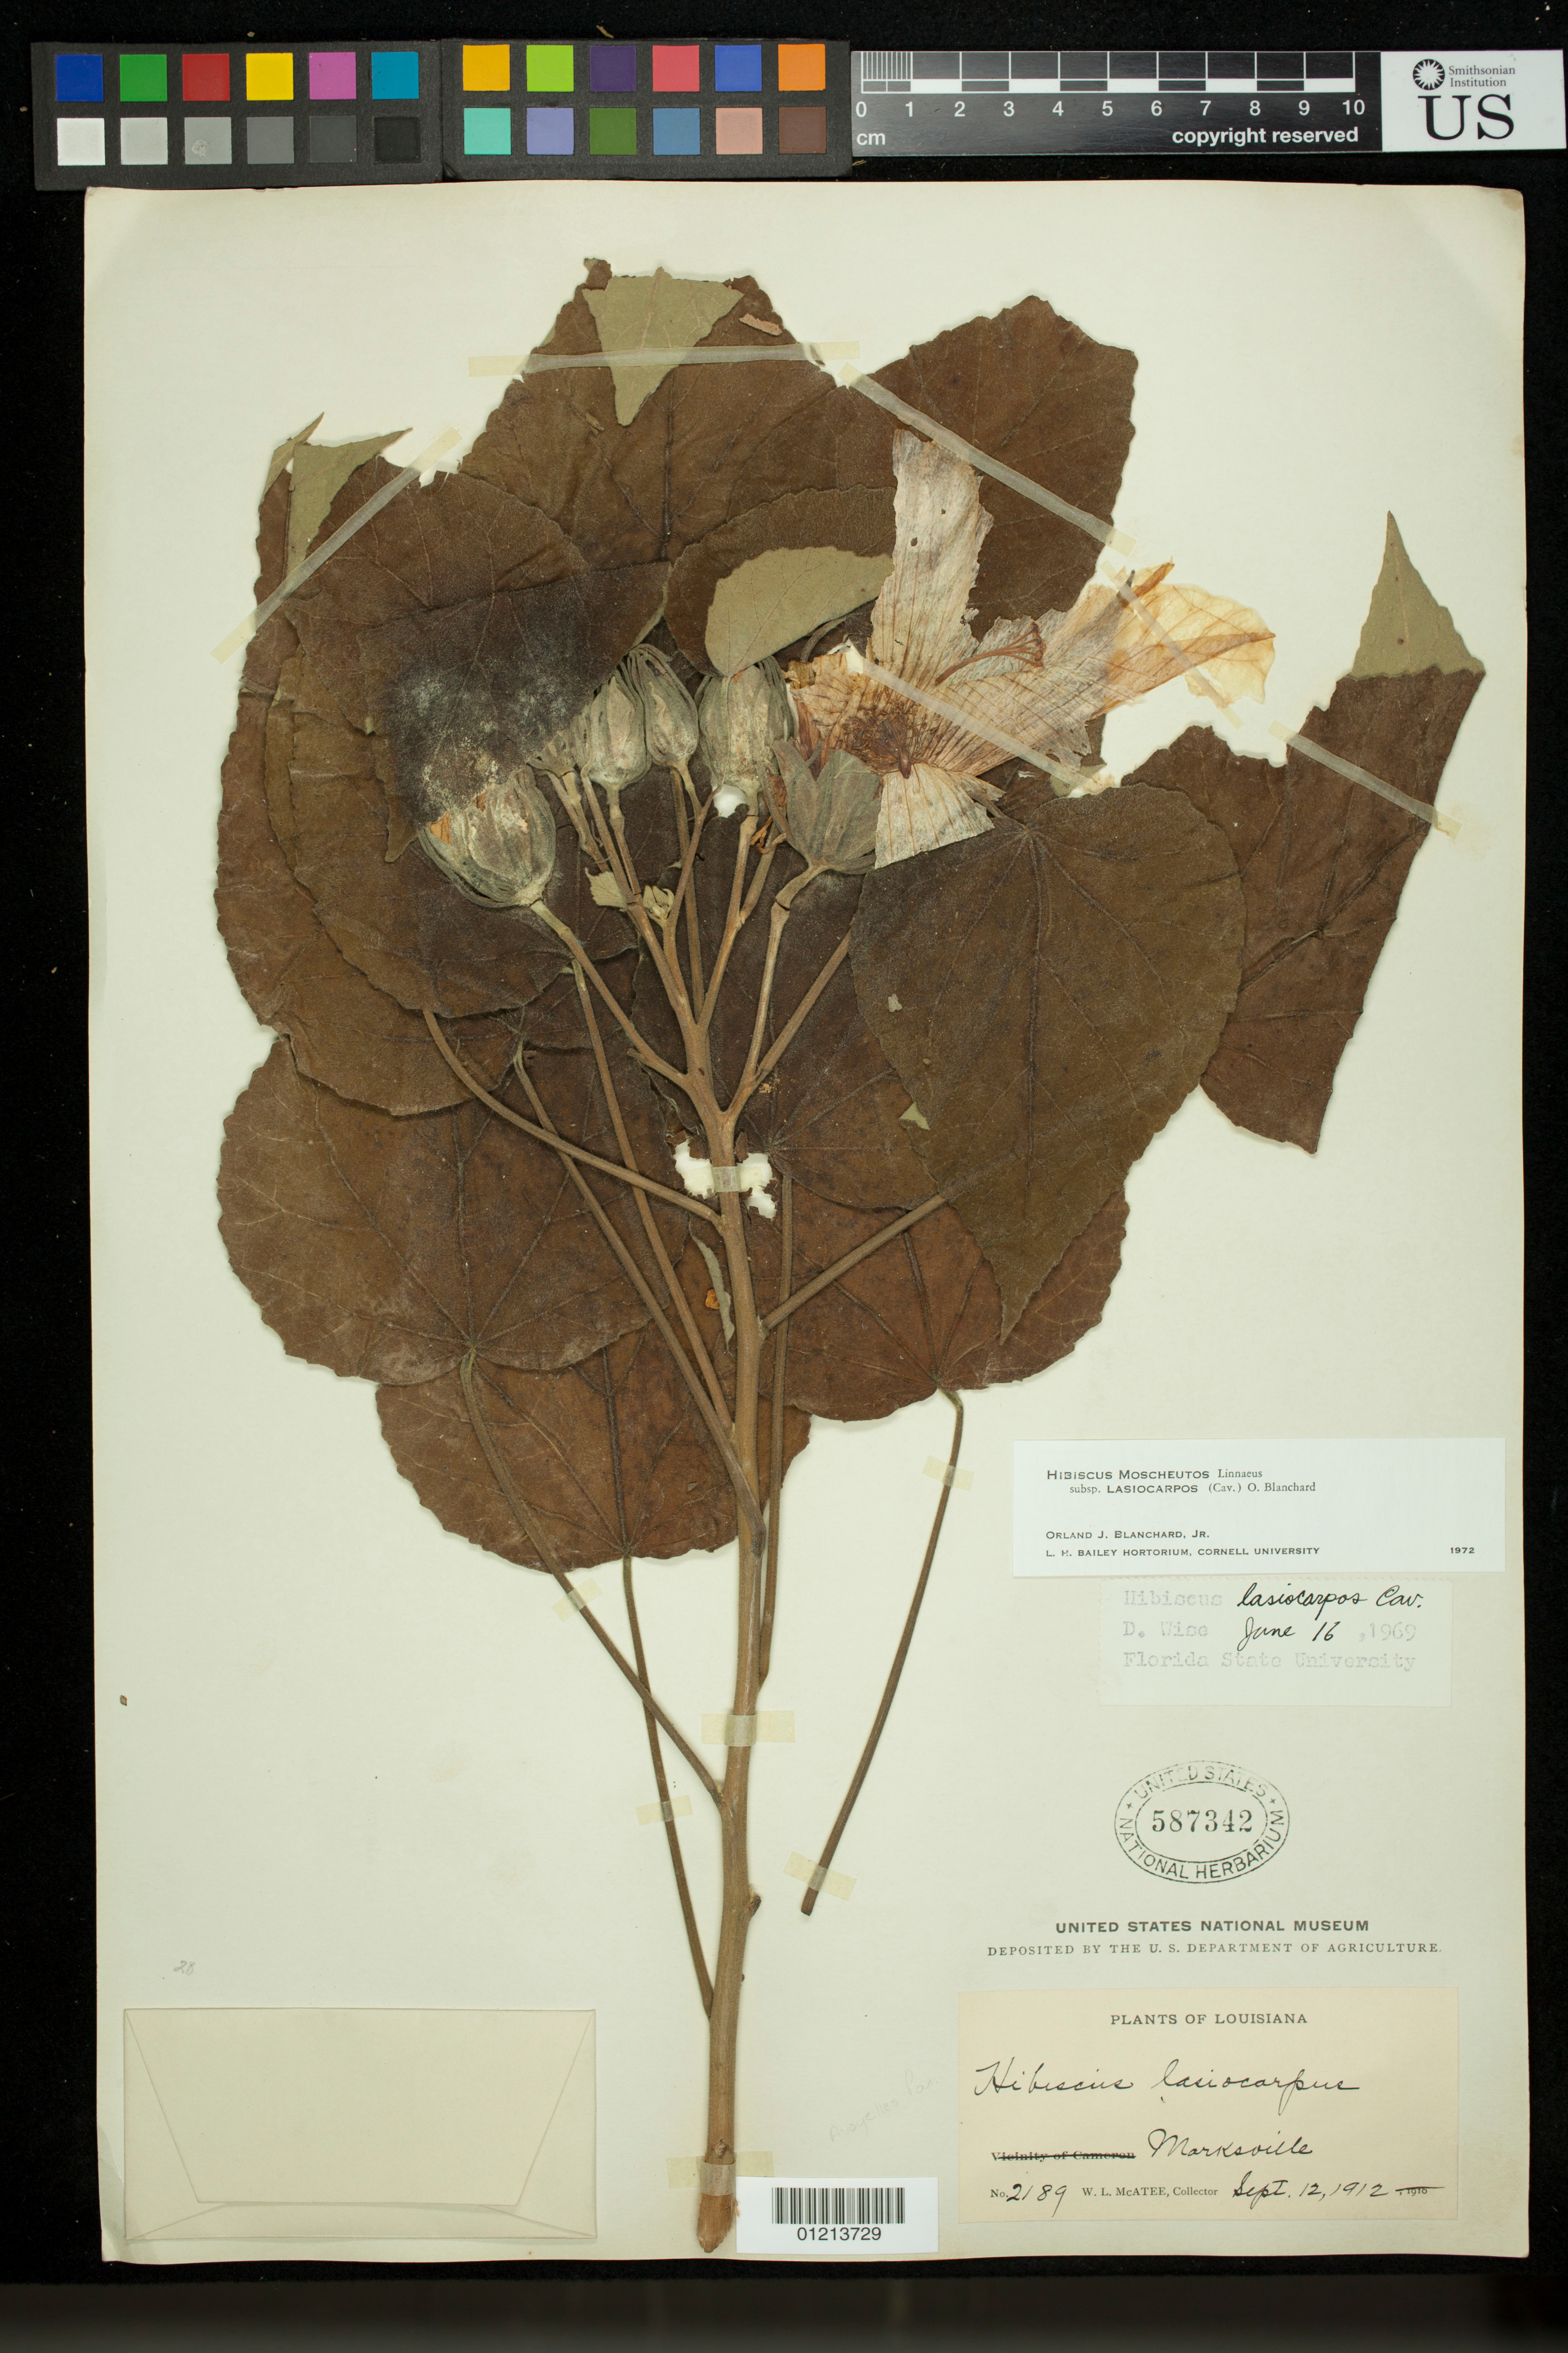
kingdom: Plantae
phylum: Tracheophyta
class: Magnoliopsida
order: Malvales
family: Malvaceae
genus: Hibiscus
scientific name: Hibiscus moscheutos subsp. lasiocarpos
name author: (Cav.) O.J. Blanch.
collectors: W. McAtee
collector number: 2189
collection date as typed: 09 Dec 1912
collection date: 1912-12-09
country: United States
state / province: Louisiana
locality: Marksville.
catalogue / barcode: US 587342